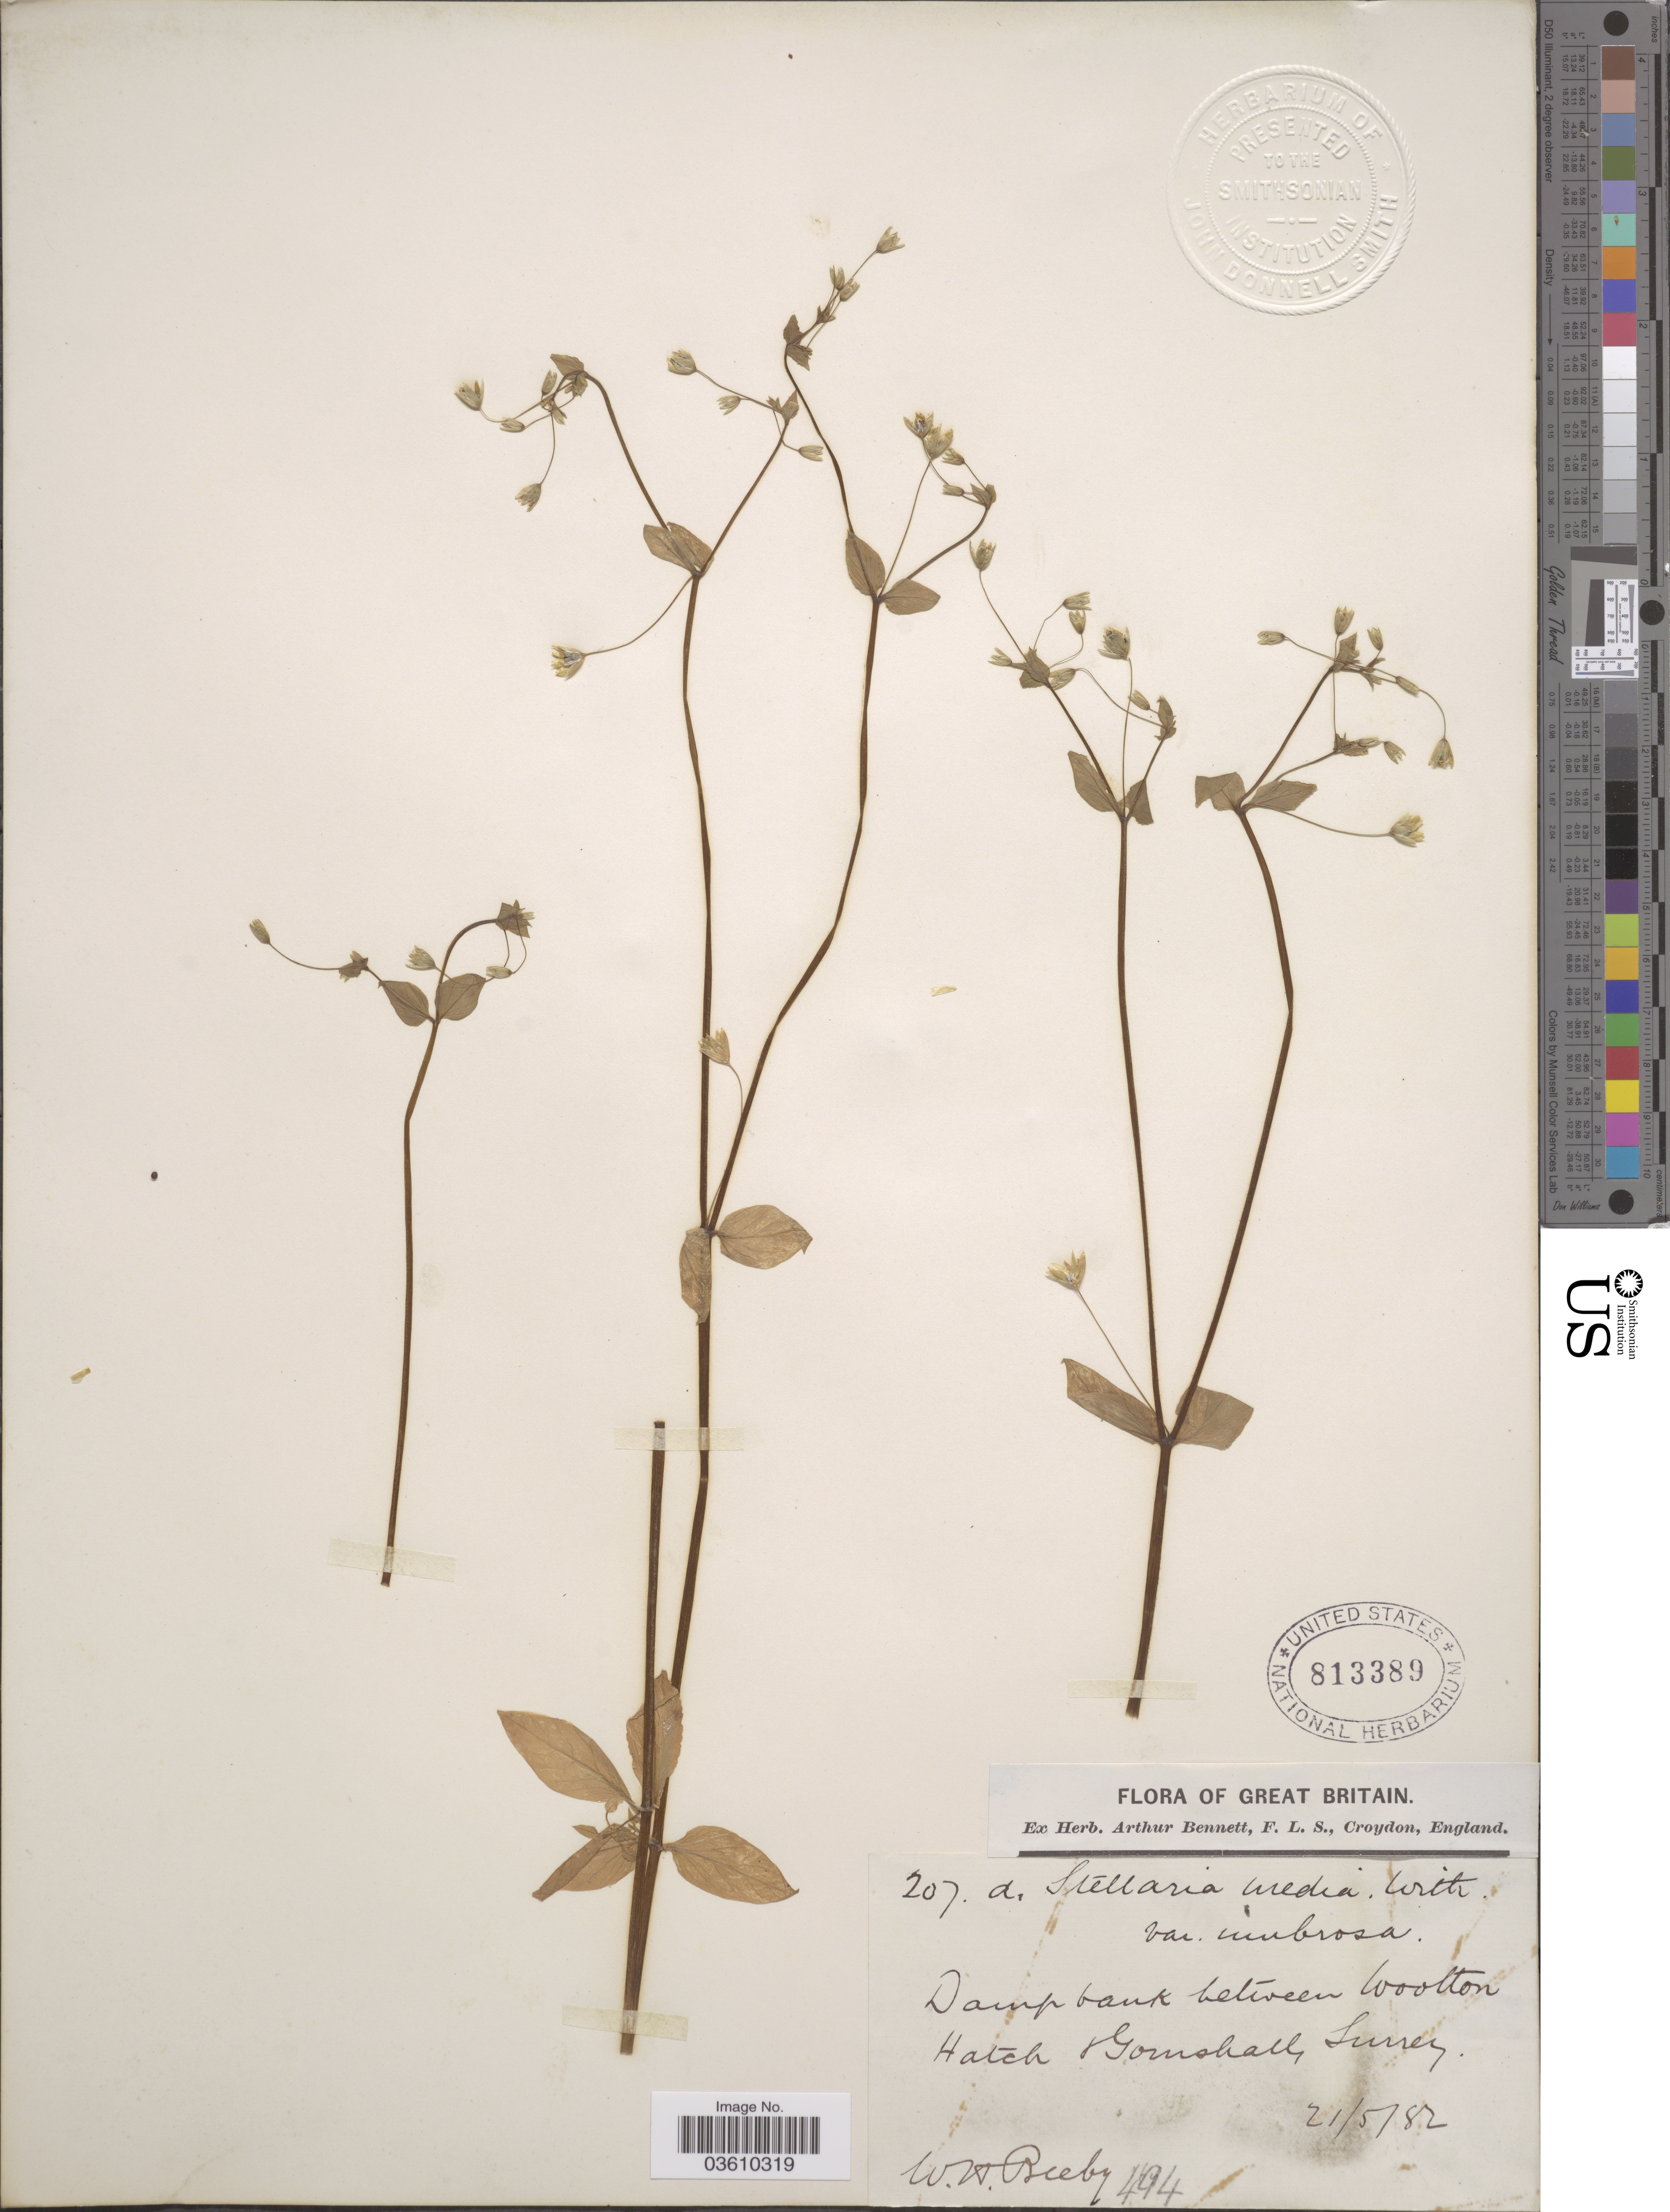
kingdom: Plantae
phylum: Tracheophyta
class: Magnoliopsida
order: Caryophyllales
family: Caryophyllaceae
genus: Stellaria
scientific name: Stellaria media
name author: (L.) Vill.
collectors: W. Beeby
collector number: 207a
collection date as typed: Transcribed d/m/y: 21/5/82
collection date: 1882-05-21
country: United Kingdom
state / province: England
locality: Great Britain. Damp bank between Wootton and Gomshall, Surrey.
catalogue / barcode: US 813389